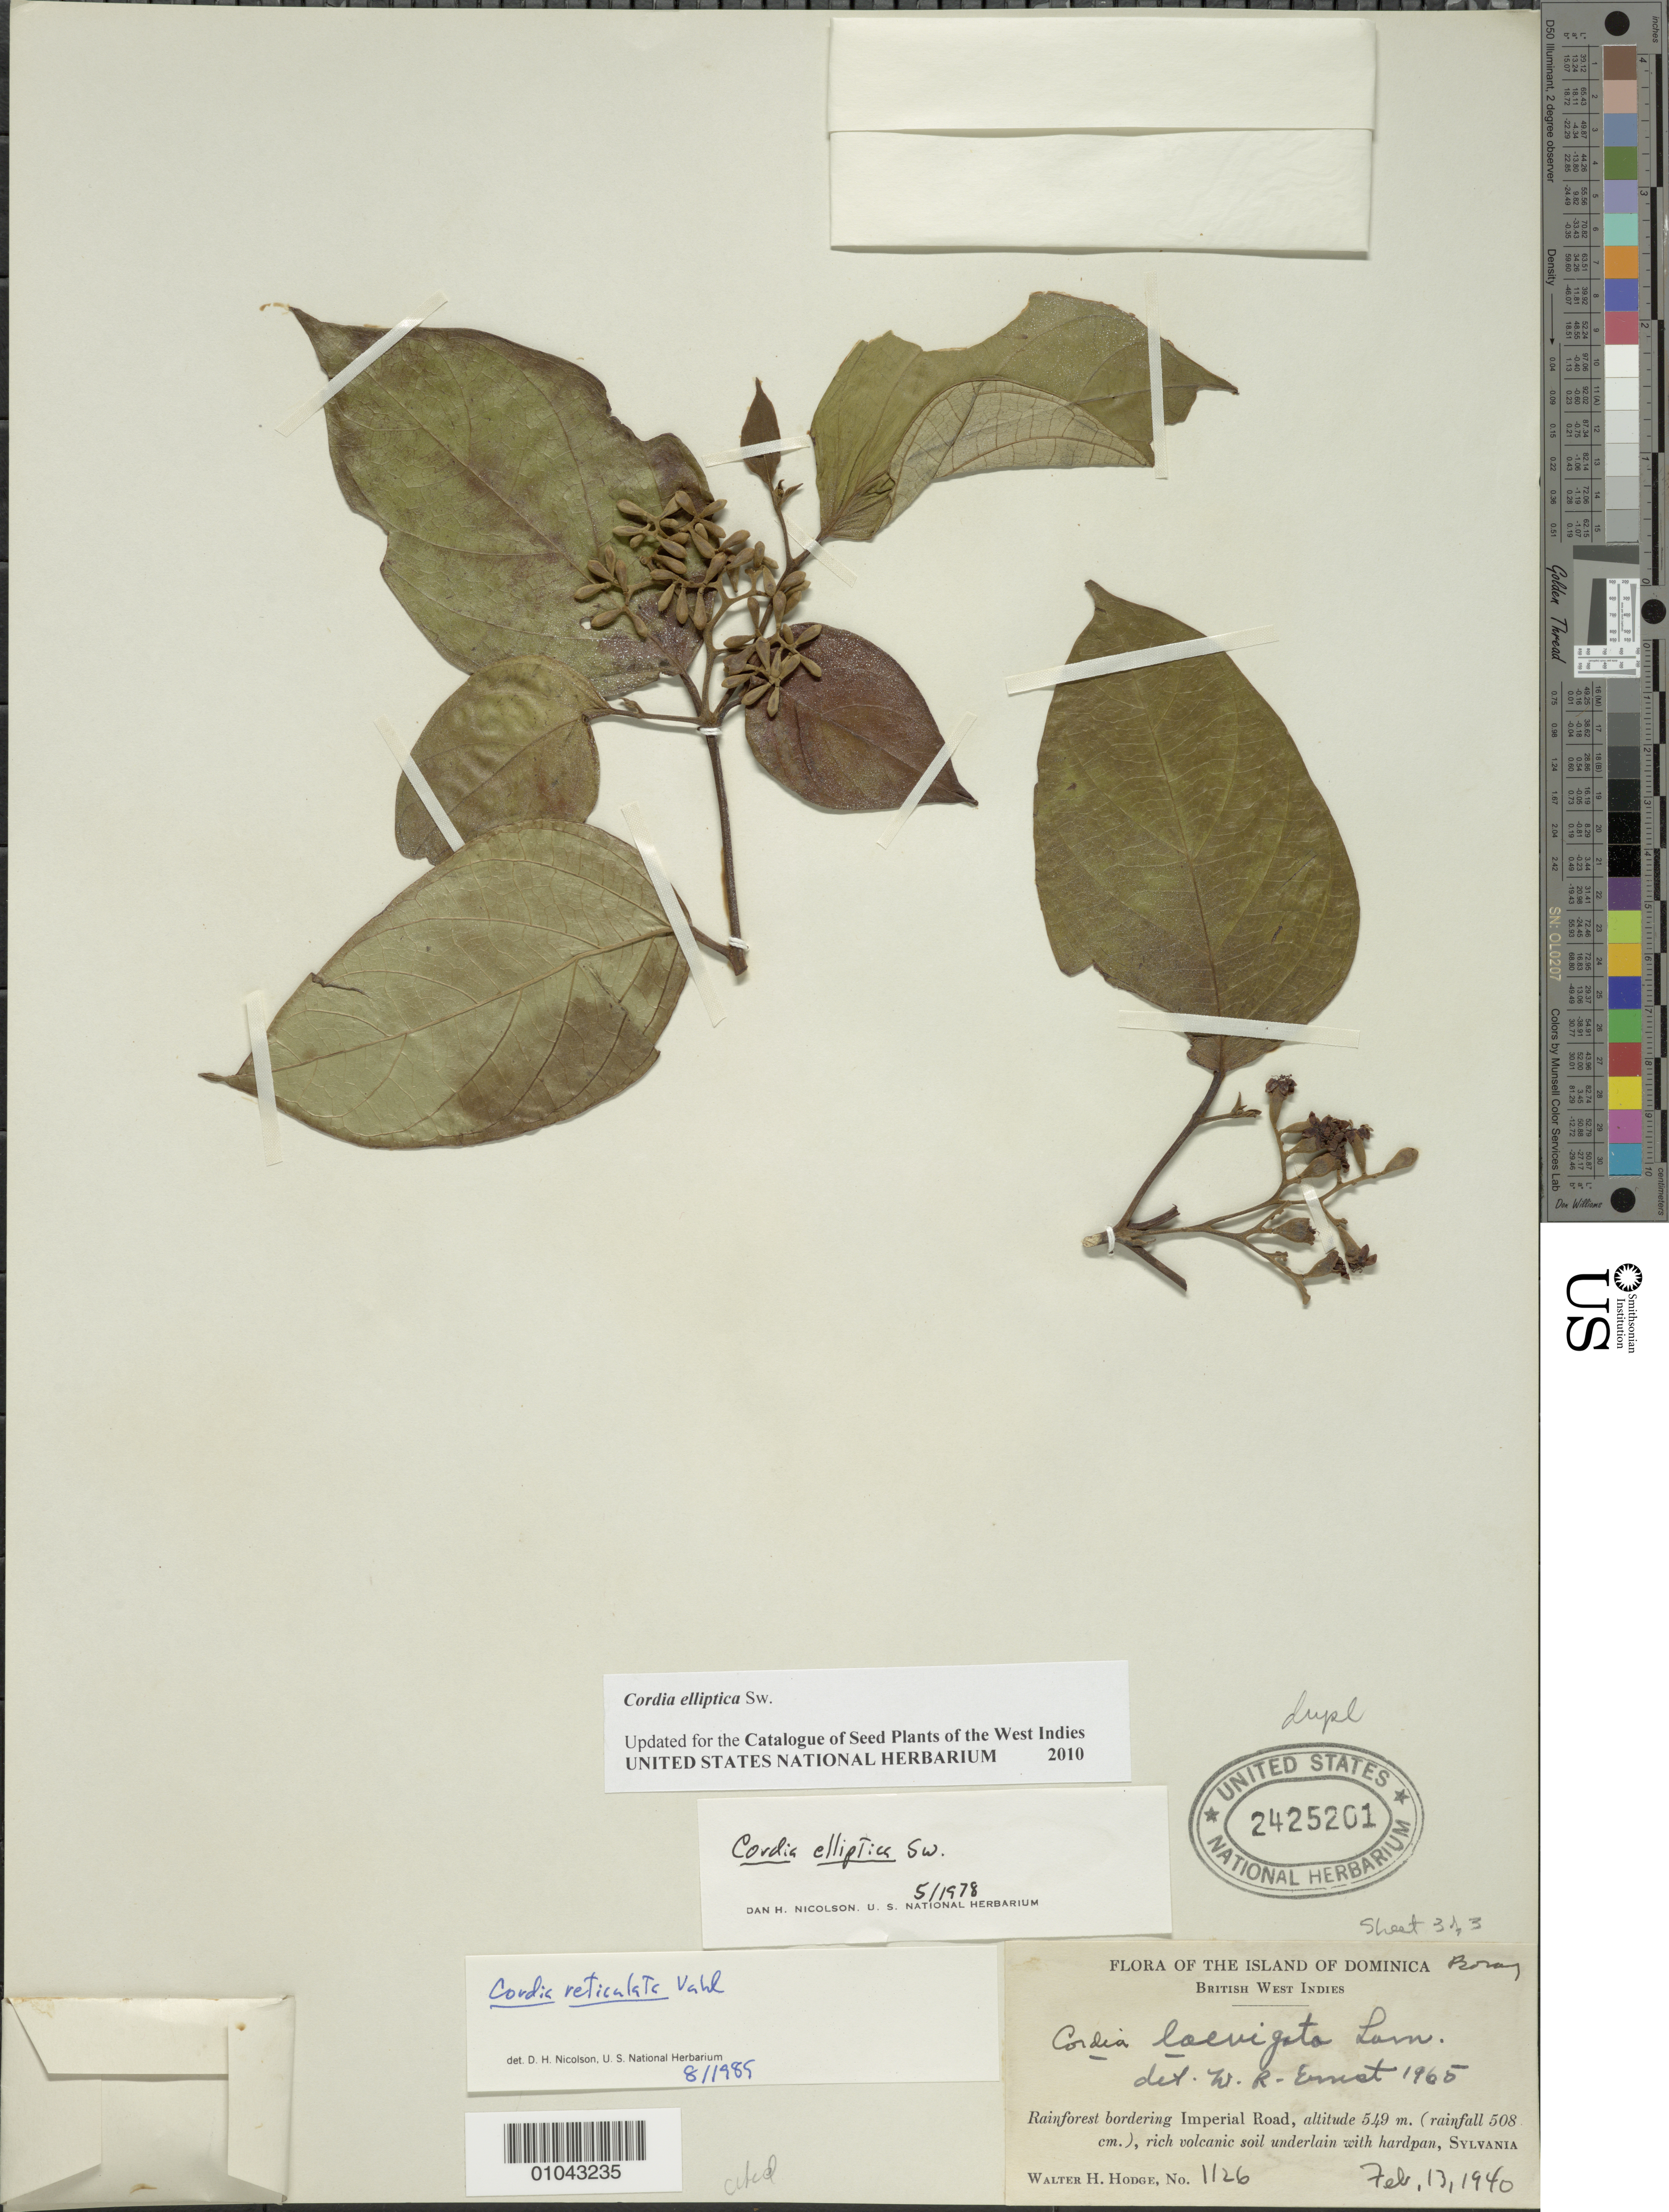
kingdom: Plantae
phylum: Tracheophyta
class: Magnoliopsida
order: Boraginales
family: Cordiaceae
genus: Cordia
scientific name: Cordia elliptica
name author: Sw.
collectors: W. Hodge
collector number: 1126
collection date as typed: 17 Feb 1940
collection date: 1940-02-17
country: Dominica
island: Dominica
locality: Sylvania, Imperial Road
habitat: Rainforest bordering road, rainfall 508 cm, rich volcanic soil underlain with hardpan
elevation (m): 549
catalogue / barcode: US 2425201